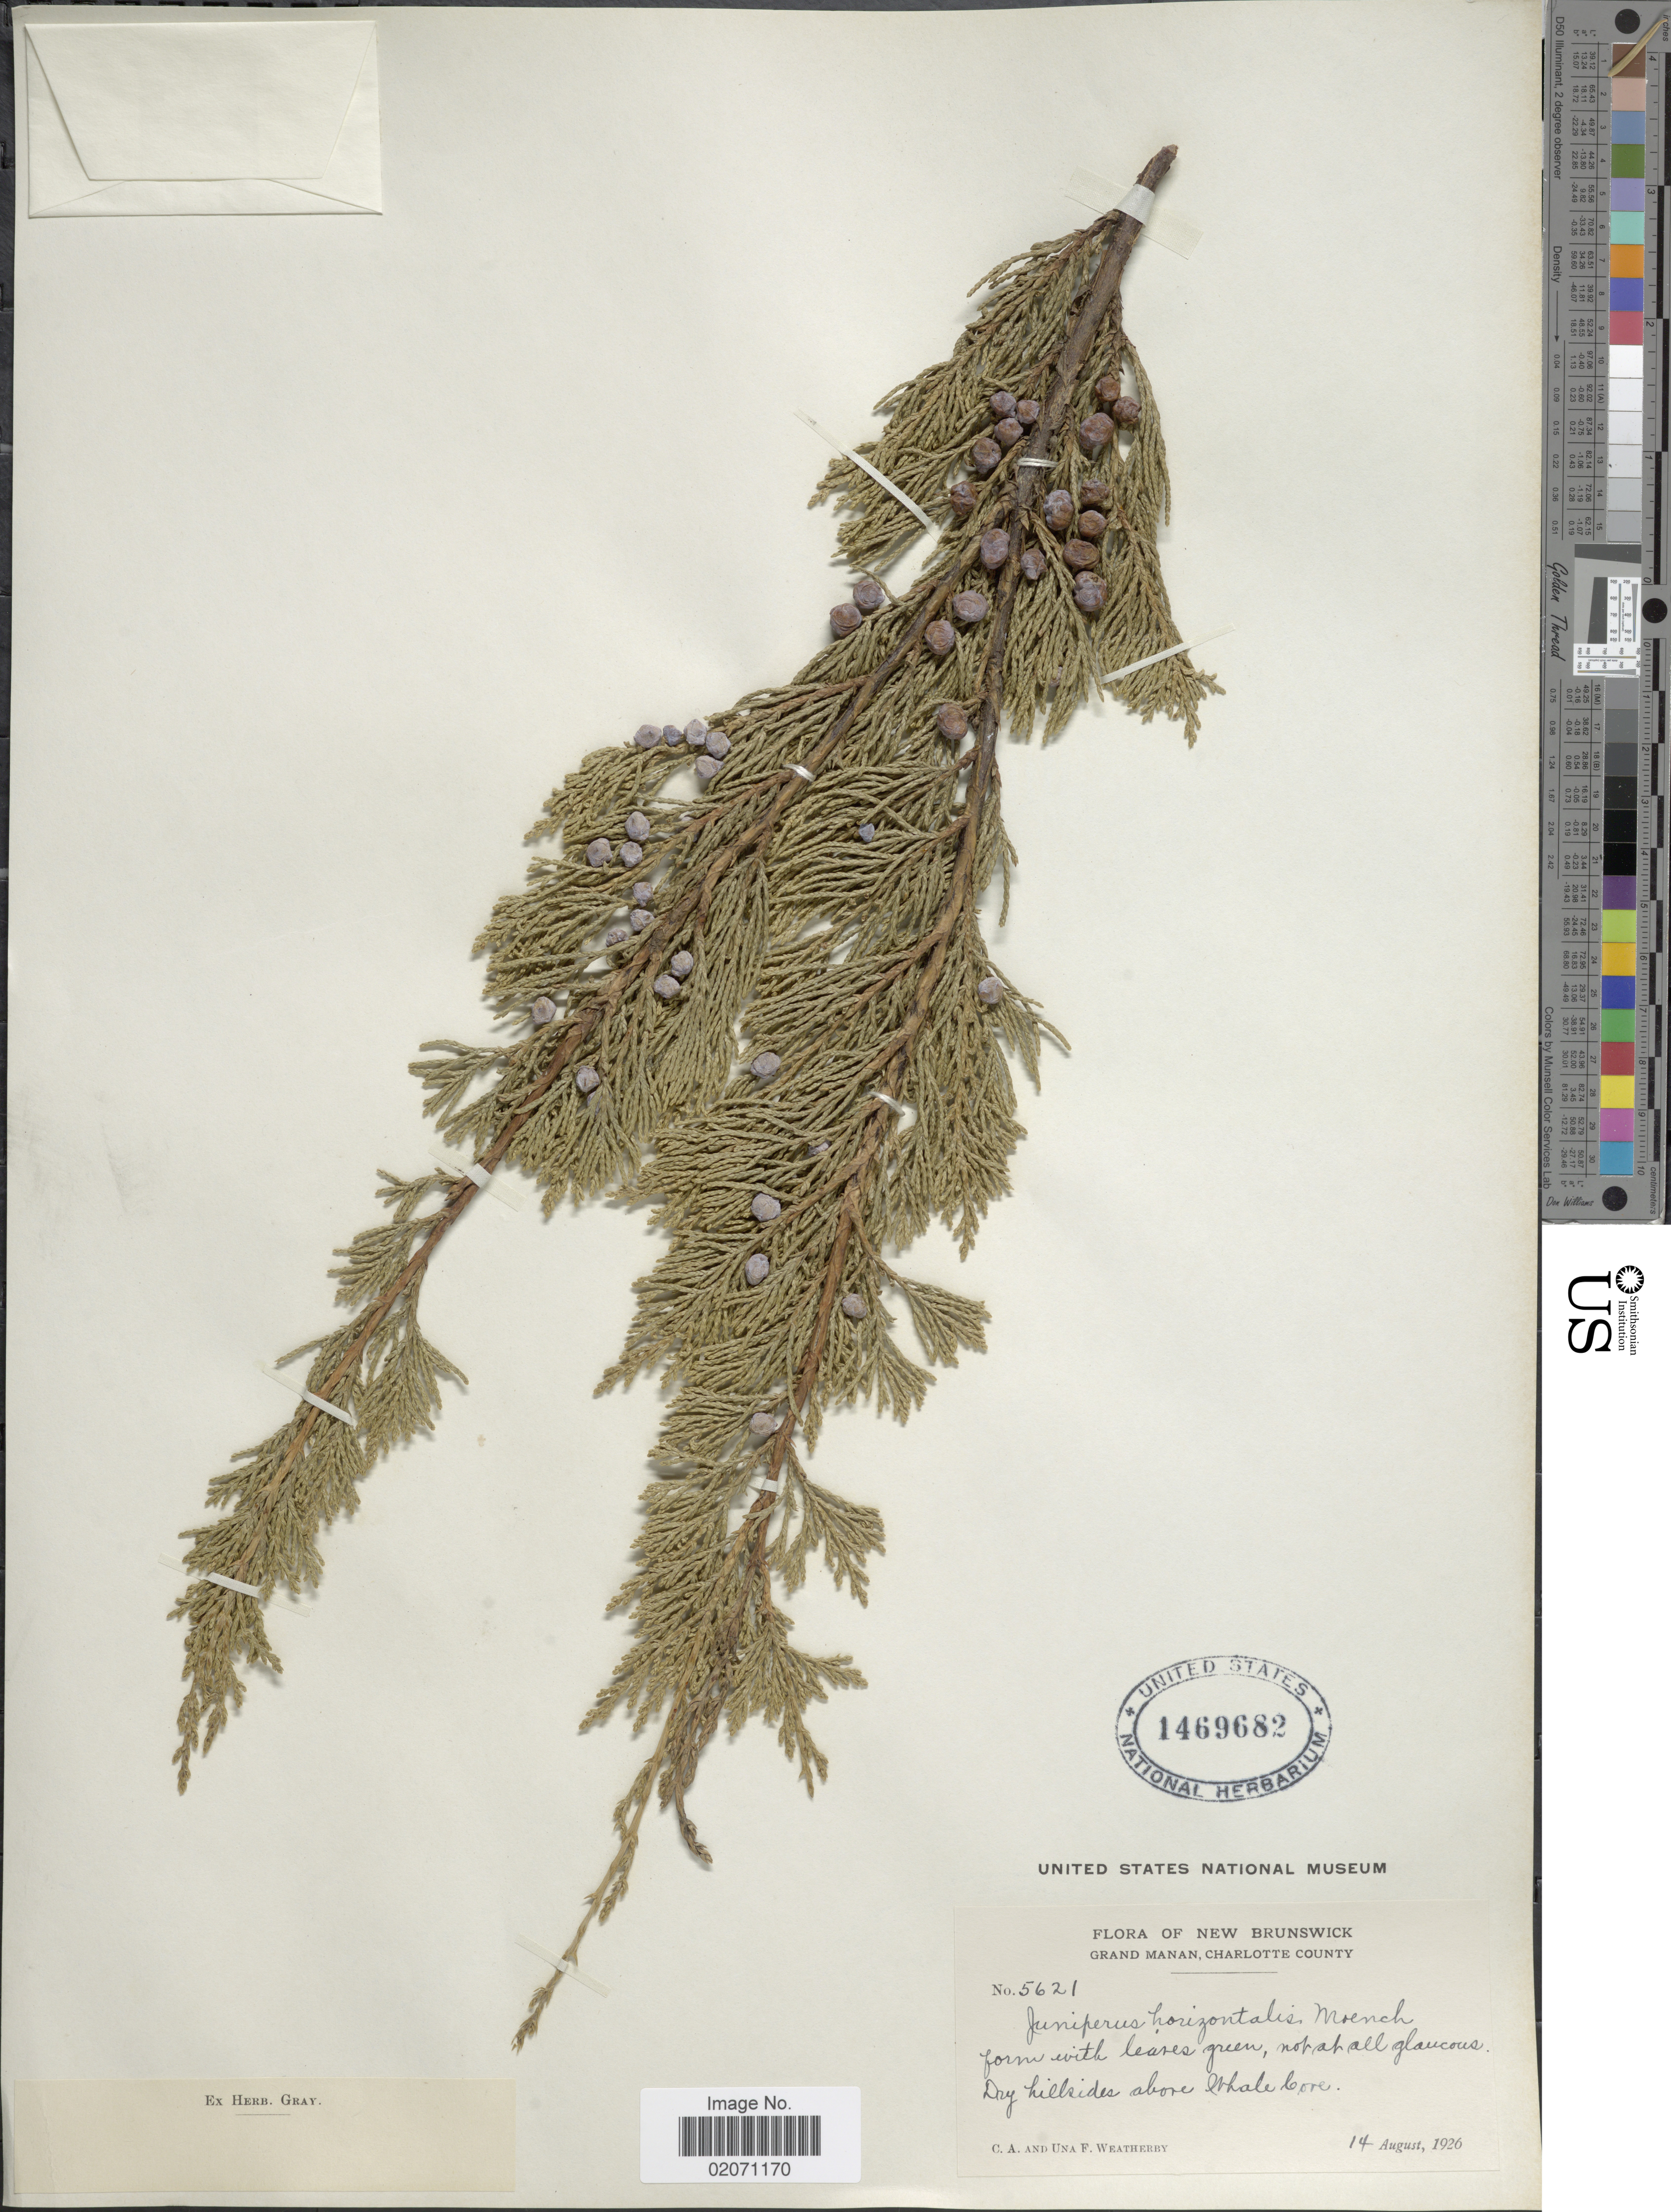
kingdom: Plantae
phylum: Tracheophyta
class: Pinopsida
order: Pinales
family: Cupressaceae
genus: Juniperus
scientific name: Juniperus horizontalis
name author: Moench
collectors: C. A. Weatherby & U. Weatherby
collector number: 5621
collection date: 1926-08-14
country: Canada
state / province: New Brunswick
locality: Grand Manan, Charlotte County, Dry hillside above Whale Core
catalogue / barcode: US 1469682